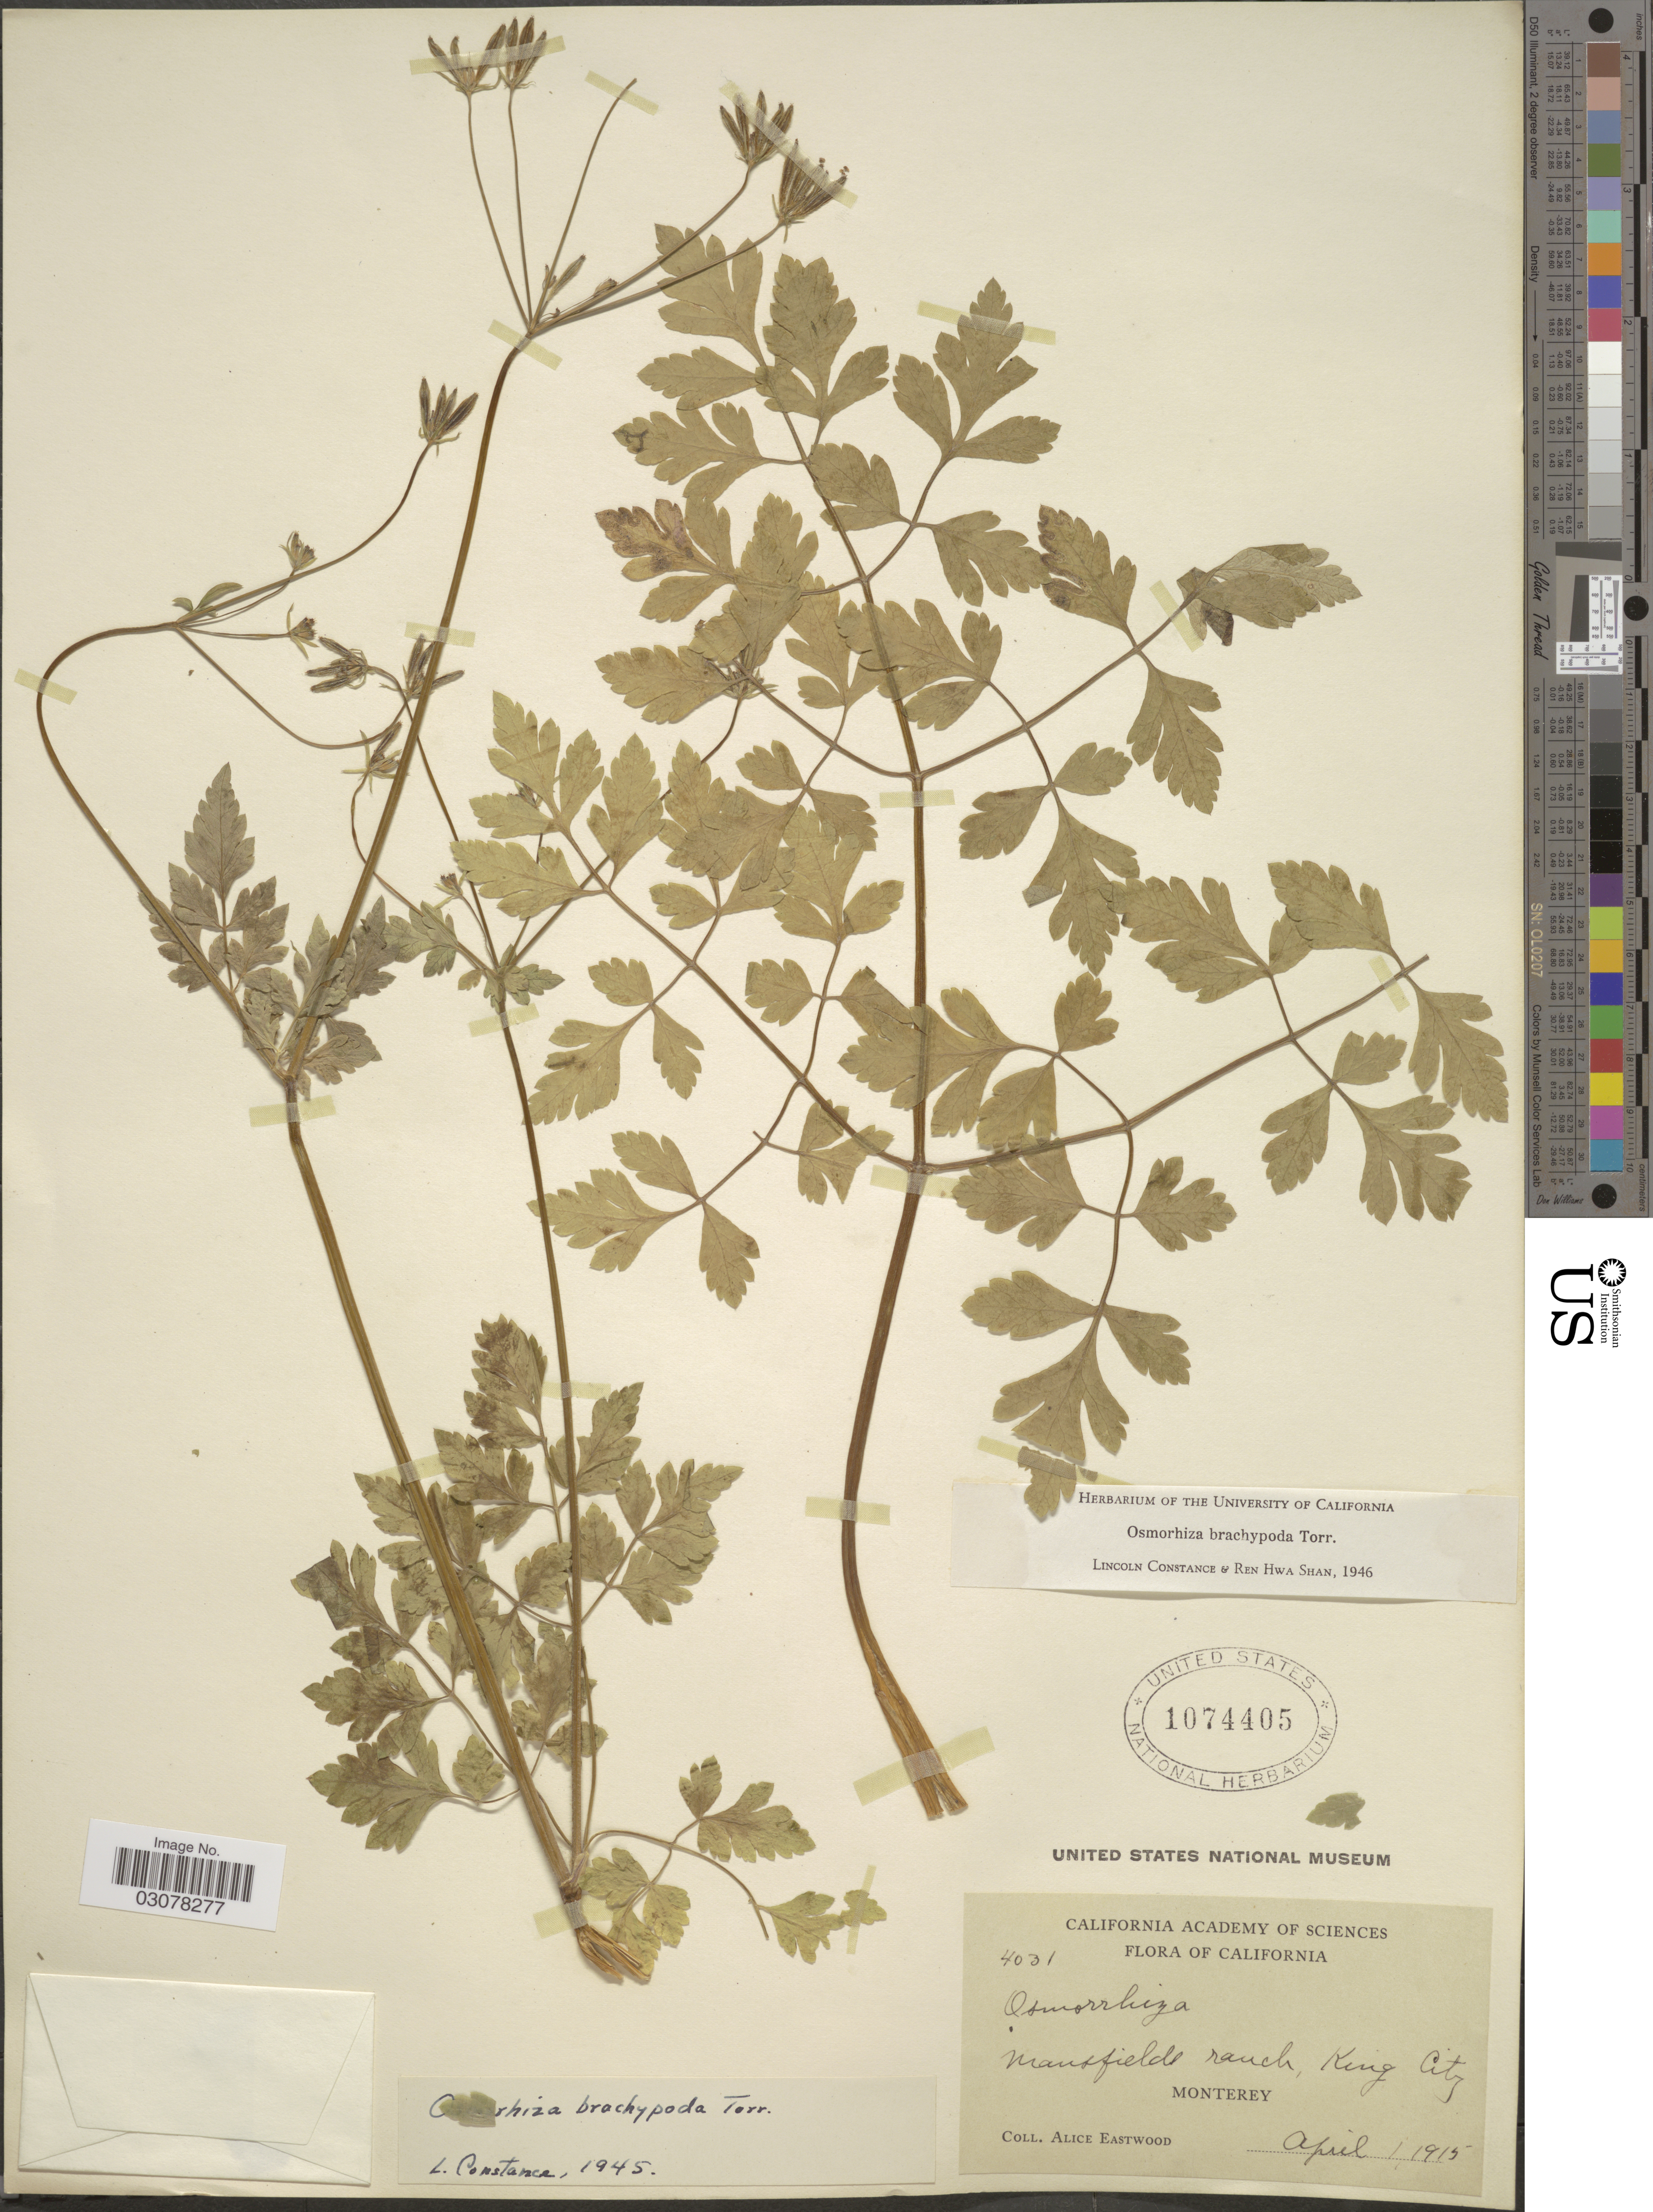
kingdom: Plantae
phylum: Tracheophyta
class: Magnoliopsida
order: Apiales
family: Apiaceae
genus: Osmorhiza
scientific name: Osmorhiza brachypoda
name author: Torr. ex Durand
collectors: A. Eastwood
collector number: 4031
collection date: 1915-04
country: United States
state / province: California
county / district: Monterey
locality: Mansfields ranch, King City. Monterey.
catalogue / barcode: US 1074405